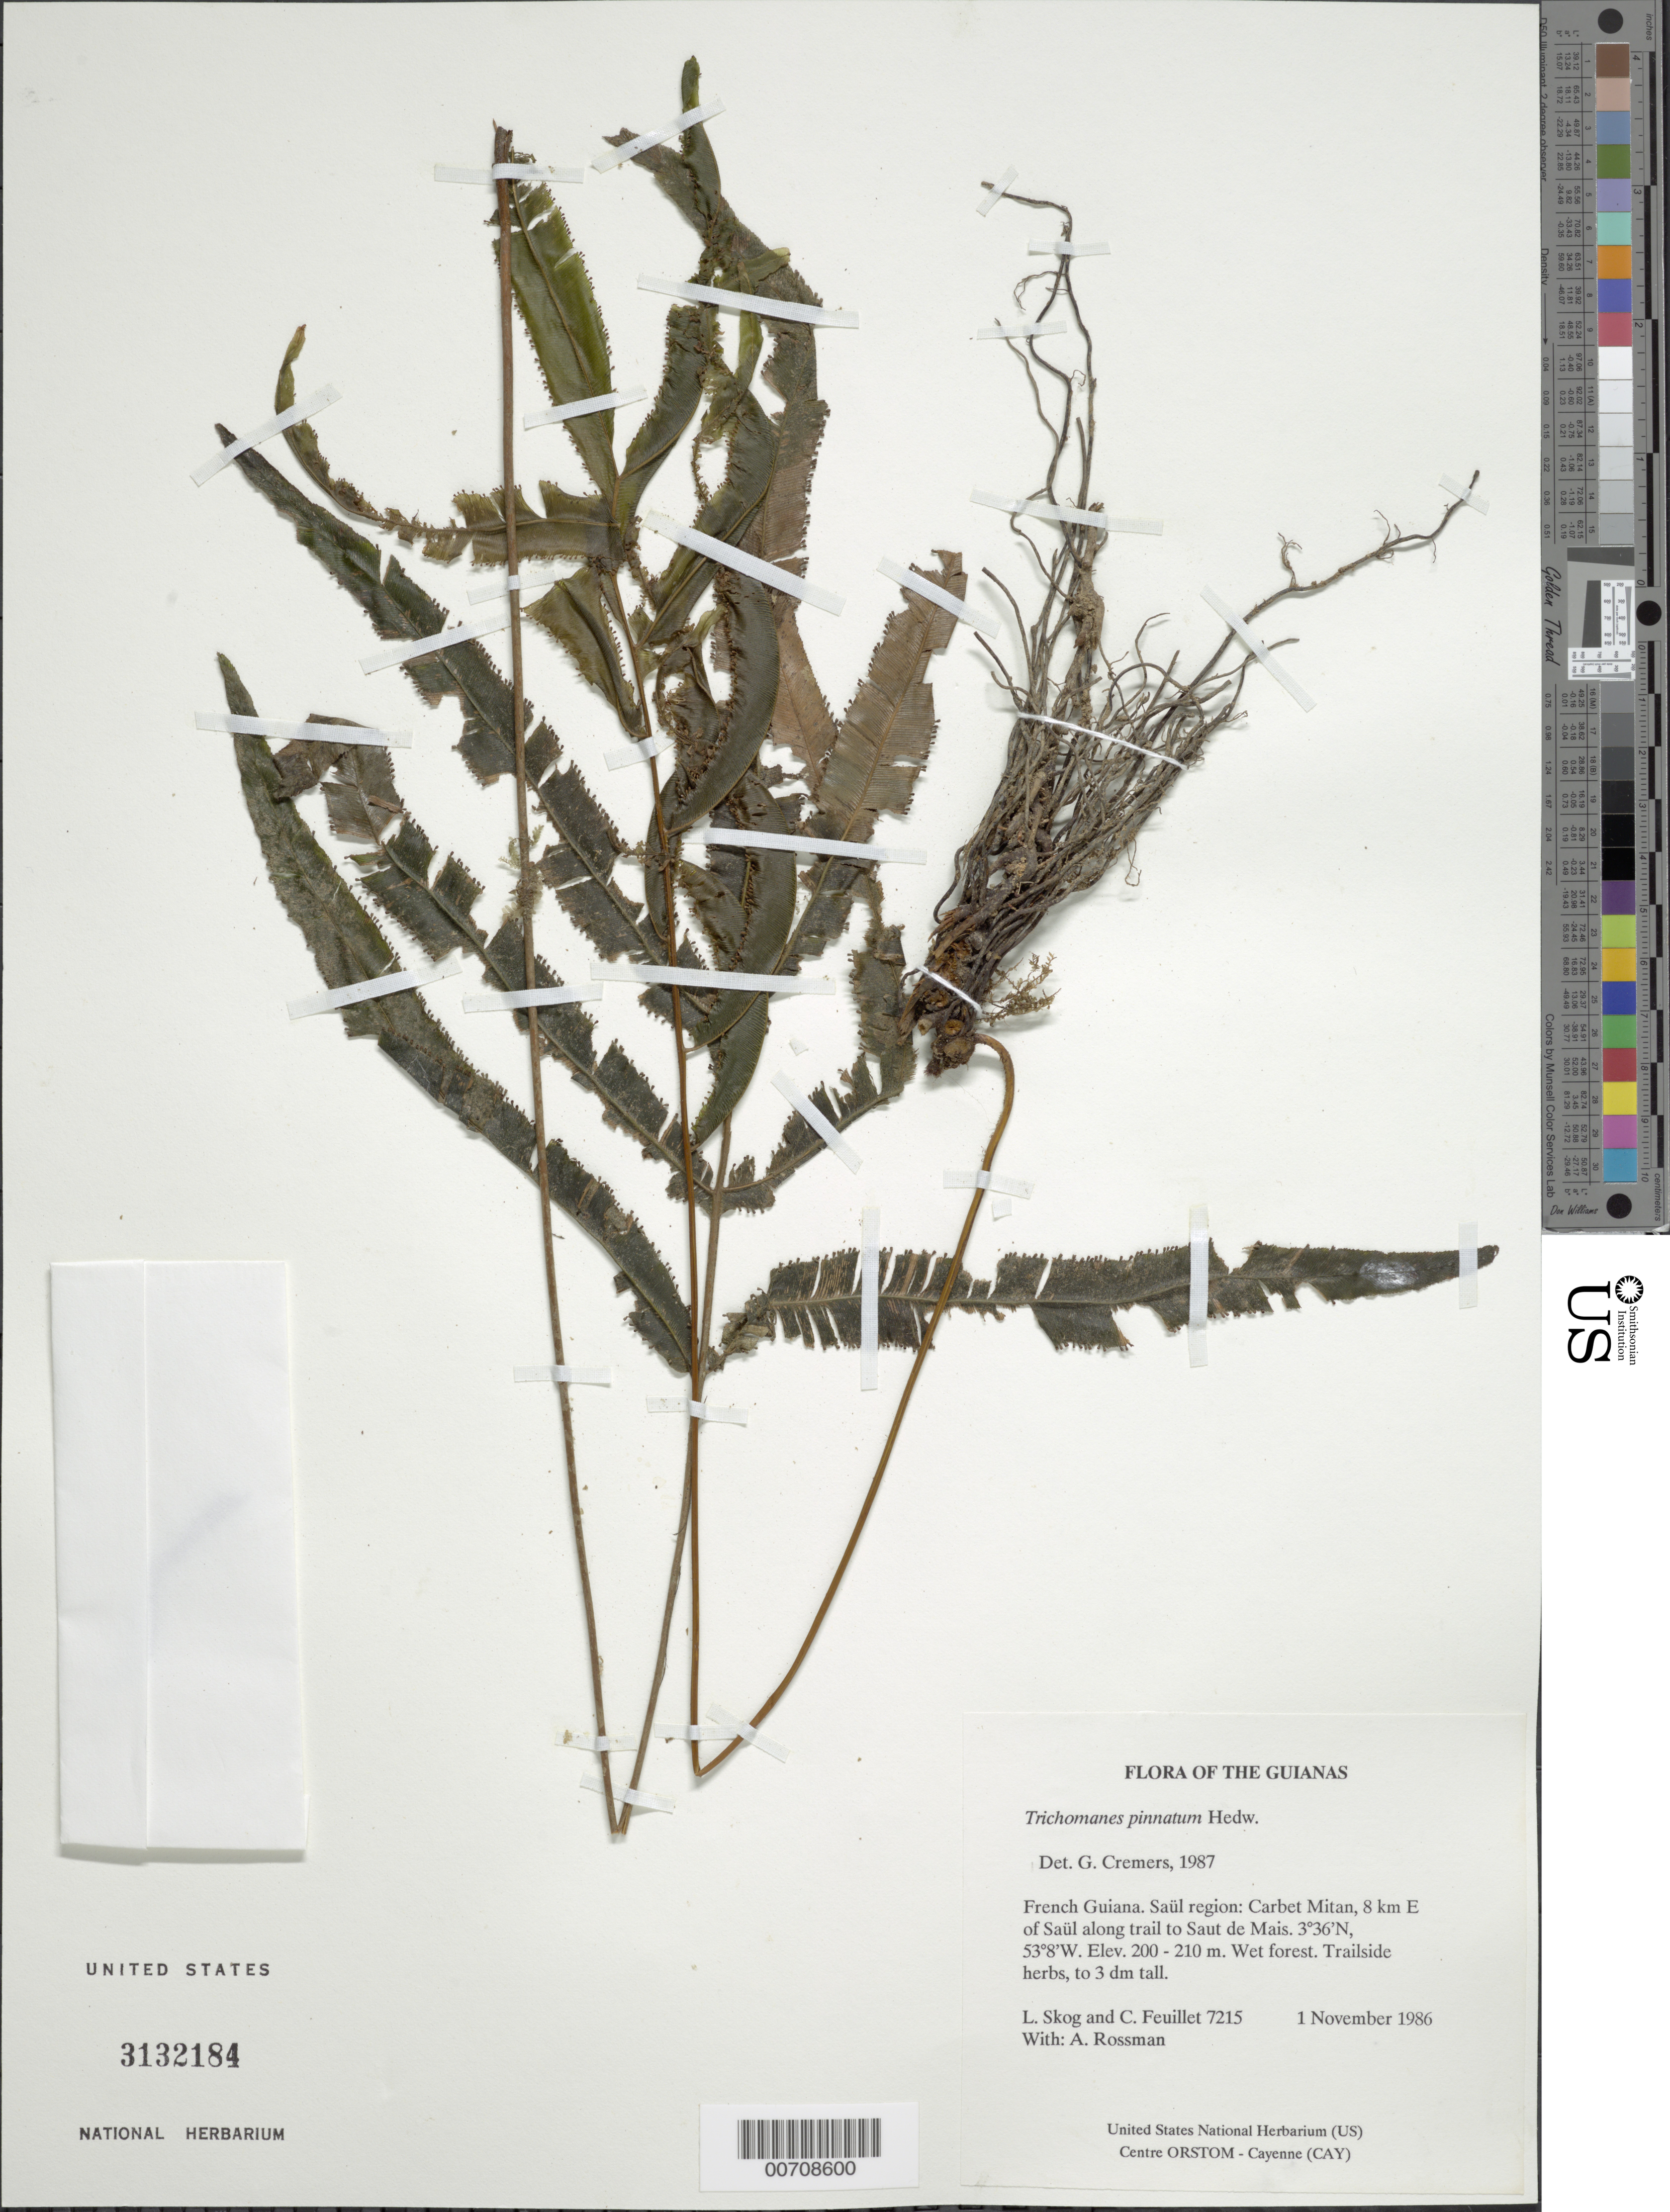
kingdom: Plantae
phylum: Tracheophyta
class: Polypodiopsida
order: Hymenophyllales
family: Hymenophyllaceae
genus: Trichomanes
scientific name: Trichomanes longifolium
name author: Desv.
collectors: L. E. Skog, C. Feuillet & A. Rossman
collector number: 7215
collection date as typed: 1 November 1986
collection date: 1986-11-01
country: French Guiana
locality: Carbet Mitan, 8 km E of Saül along trail to Saut de Mais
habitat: Wet forest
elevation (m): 200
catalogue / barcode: US 3132184